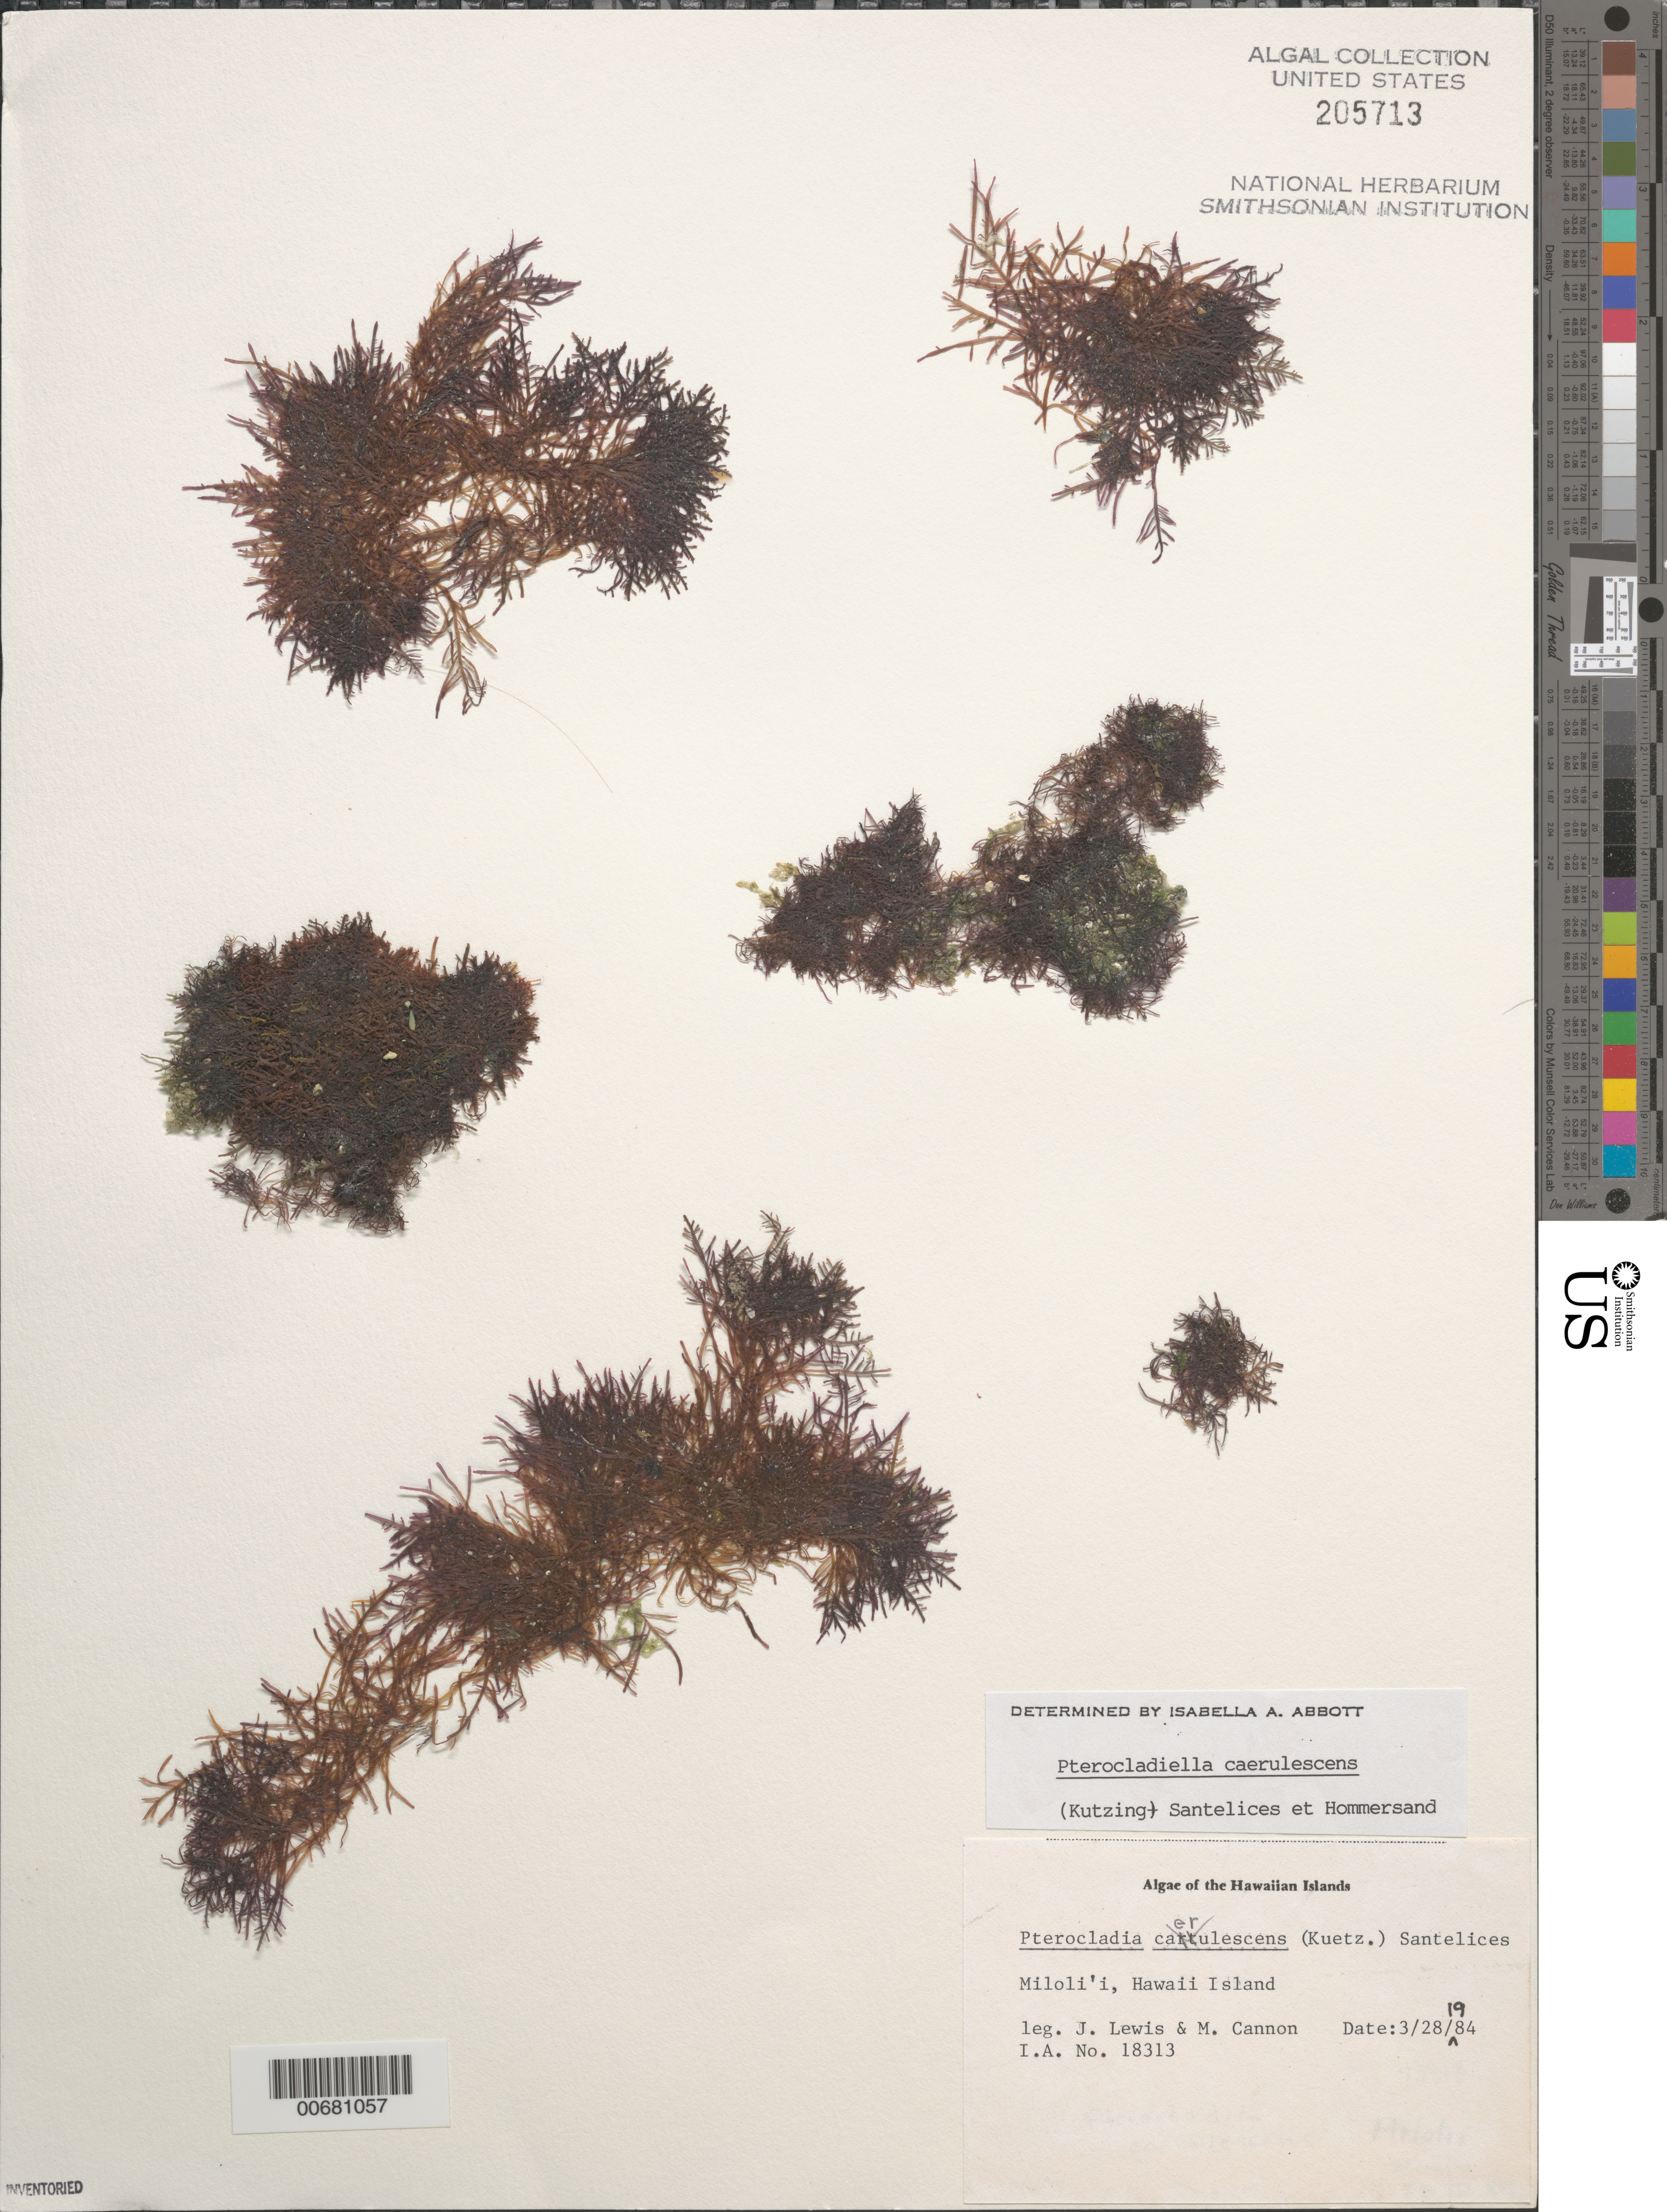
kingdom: Plantae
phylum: Rhodophyta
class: Florideophyceae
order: Gelidiales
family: Pterocladiaceae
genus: Pterocladiella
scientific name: Pterocladiella caerulescens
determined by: Abbott, Isabella A.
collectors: J. Lewis & M. Cannon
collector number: IAA 18313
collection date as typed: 28 Mar 1984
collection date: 1984-03-28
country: United States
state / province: Hawaii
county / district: Hawaii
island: Hawaii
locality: Miloli'i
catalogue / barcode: US 205713